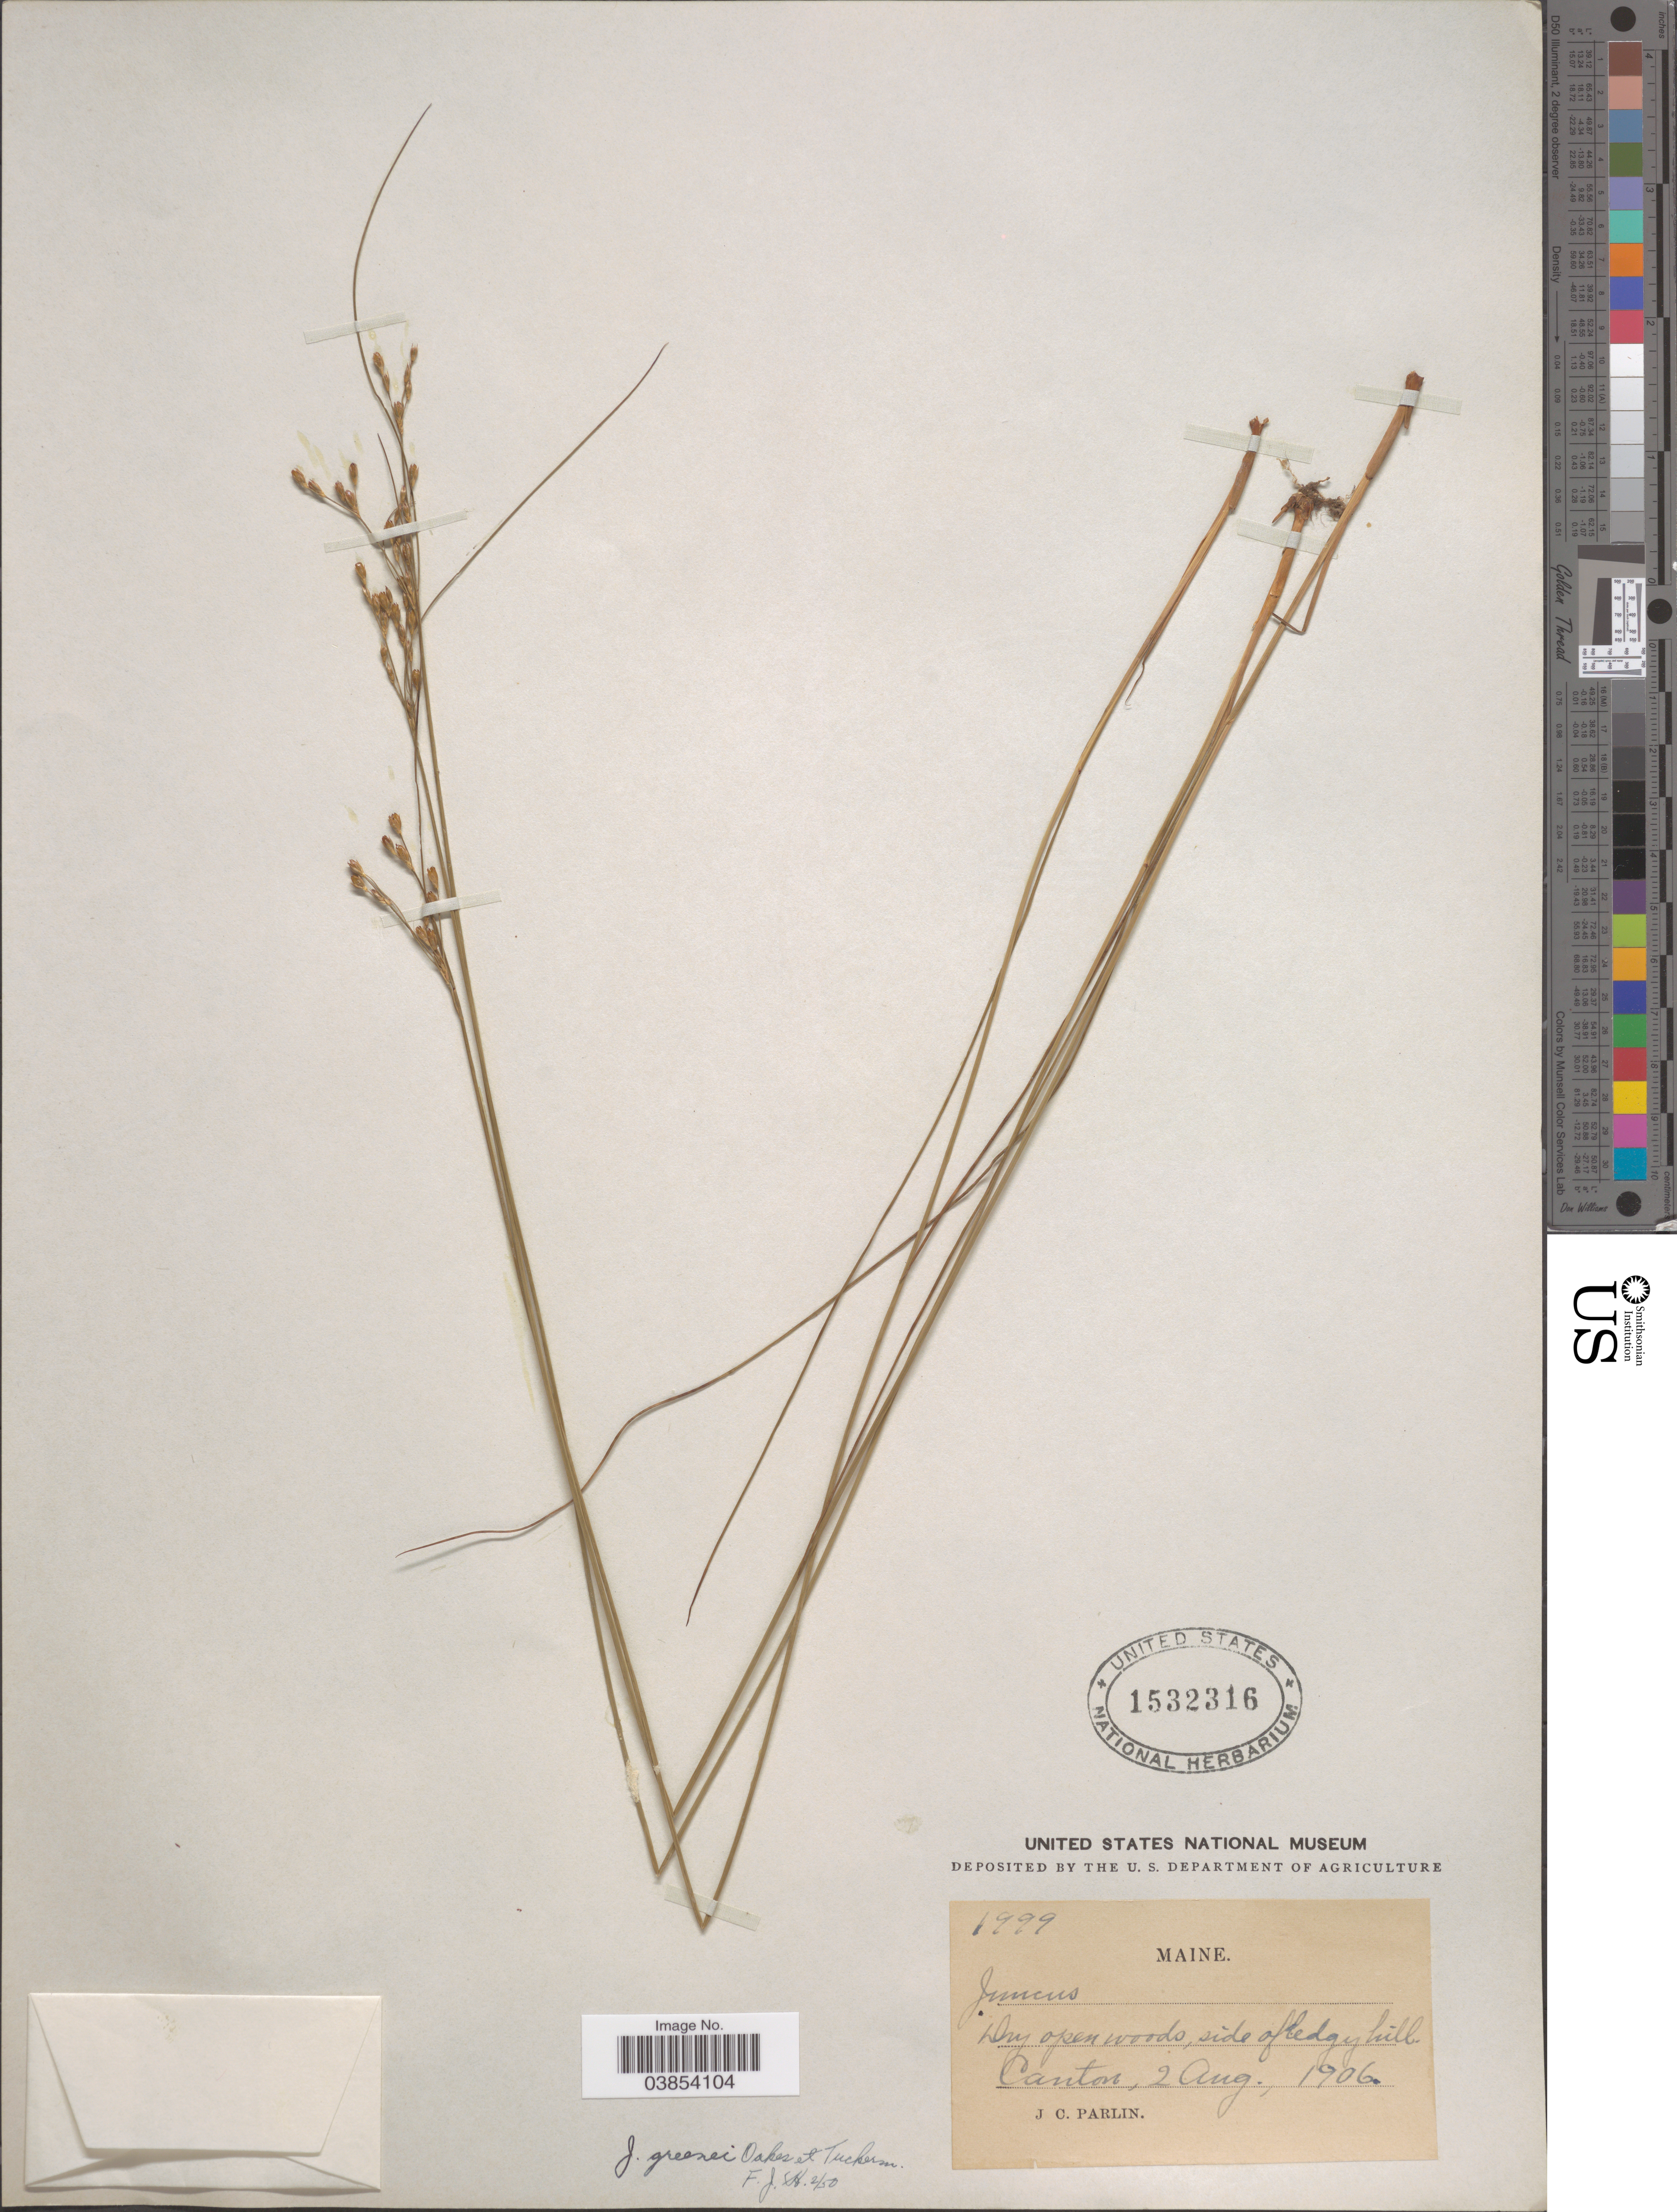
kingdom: Plantae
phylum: Tracheophyta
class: Liliopsida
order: Poales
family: Juncaceae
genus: Juncus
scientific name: Juncus greenei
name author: Oakes & Tuck.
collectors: J. Parlin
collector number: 1999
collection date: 1906-08-02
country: United States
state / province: Maine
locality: Side of ledgy hill. Canton.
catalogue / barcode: US 1532316